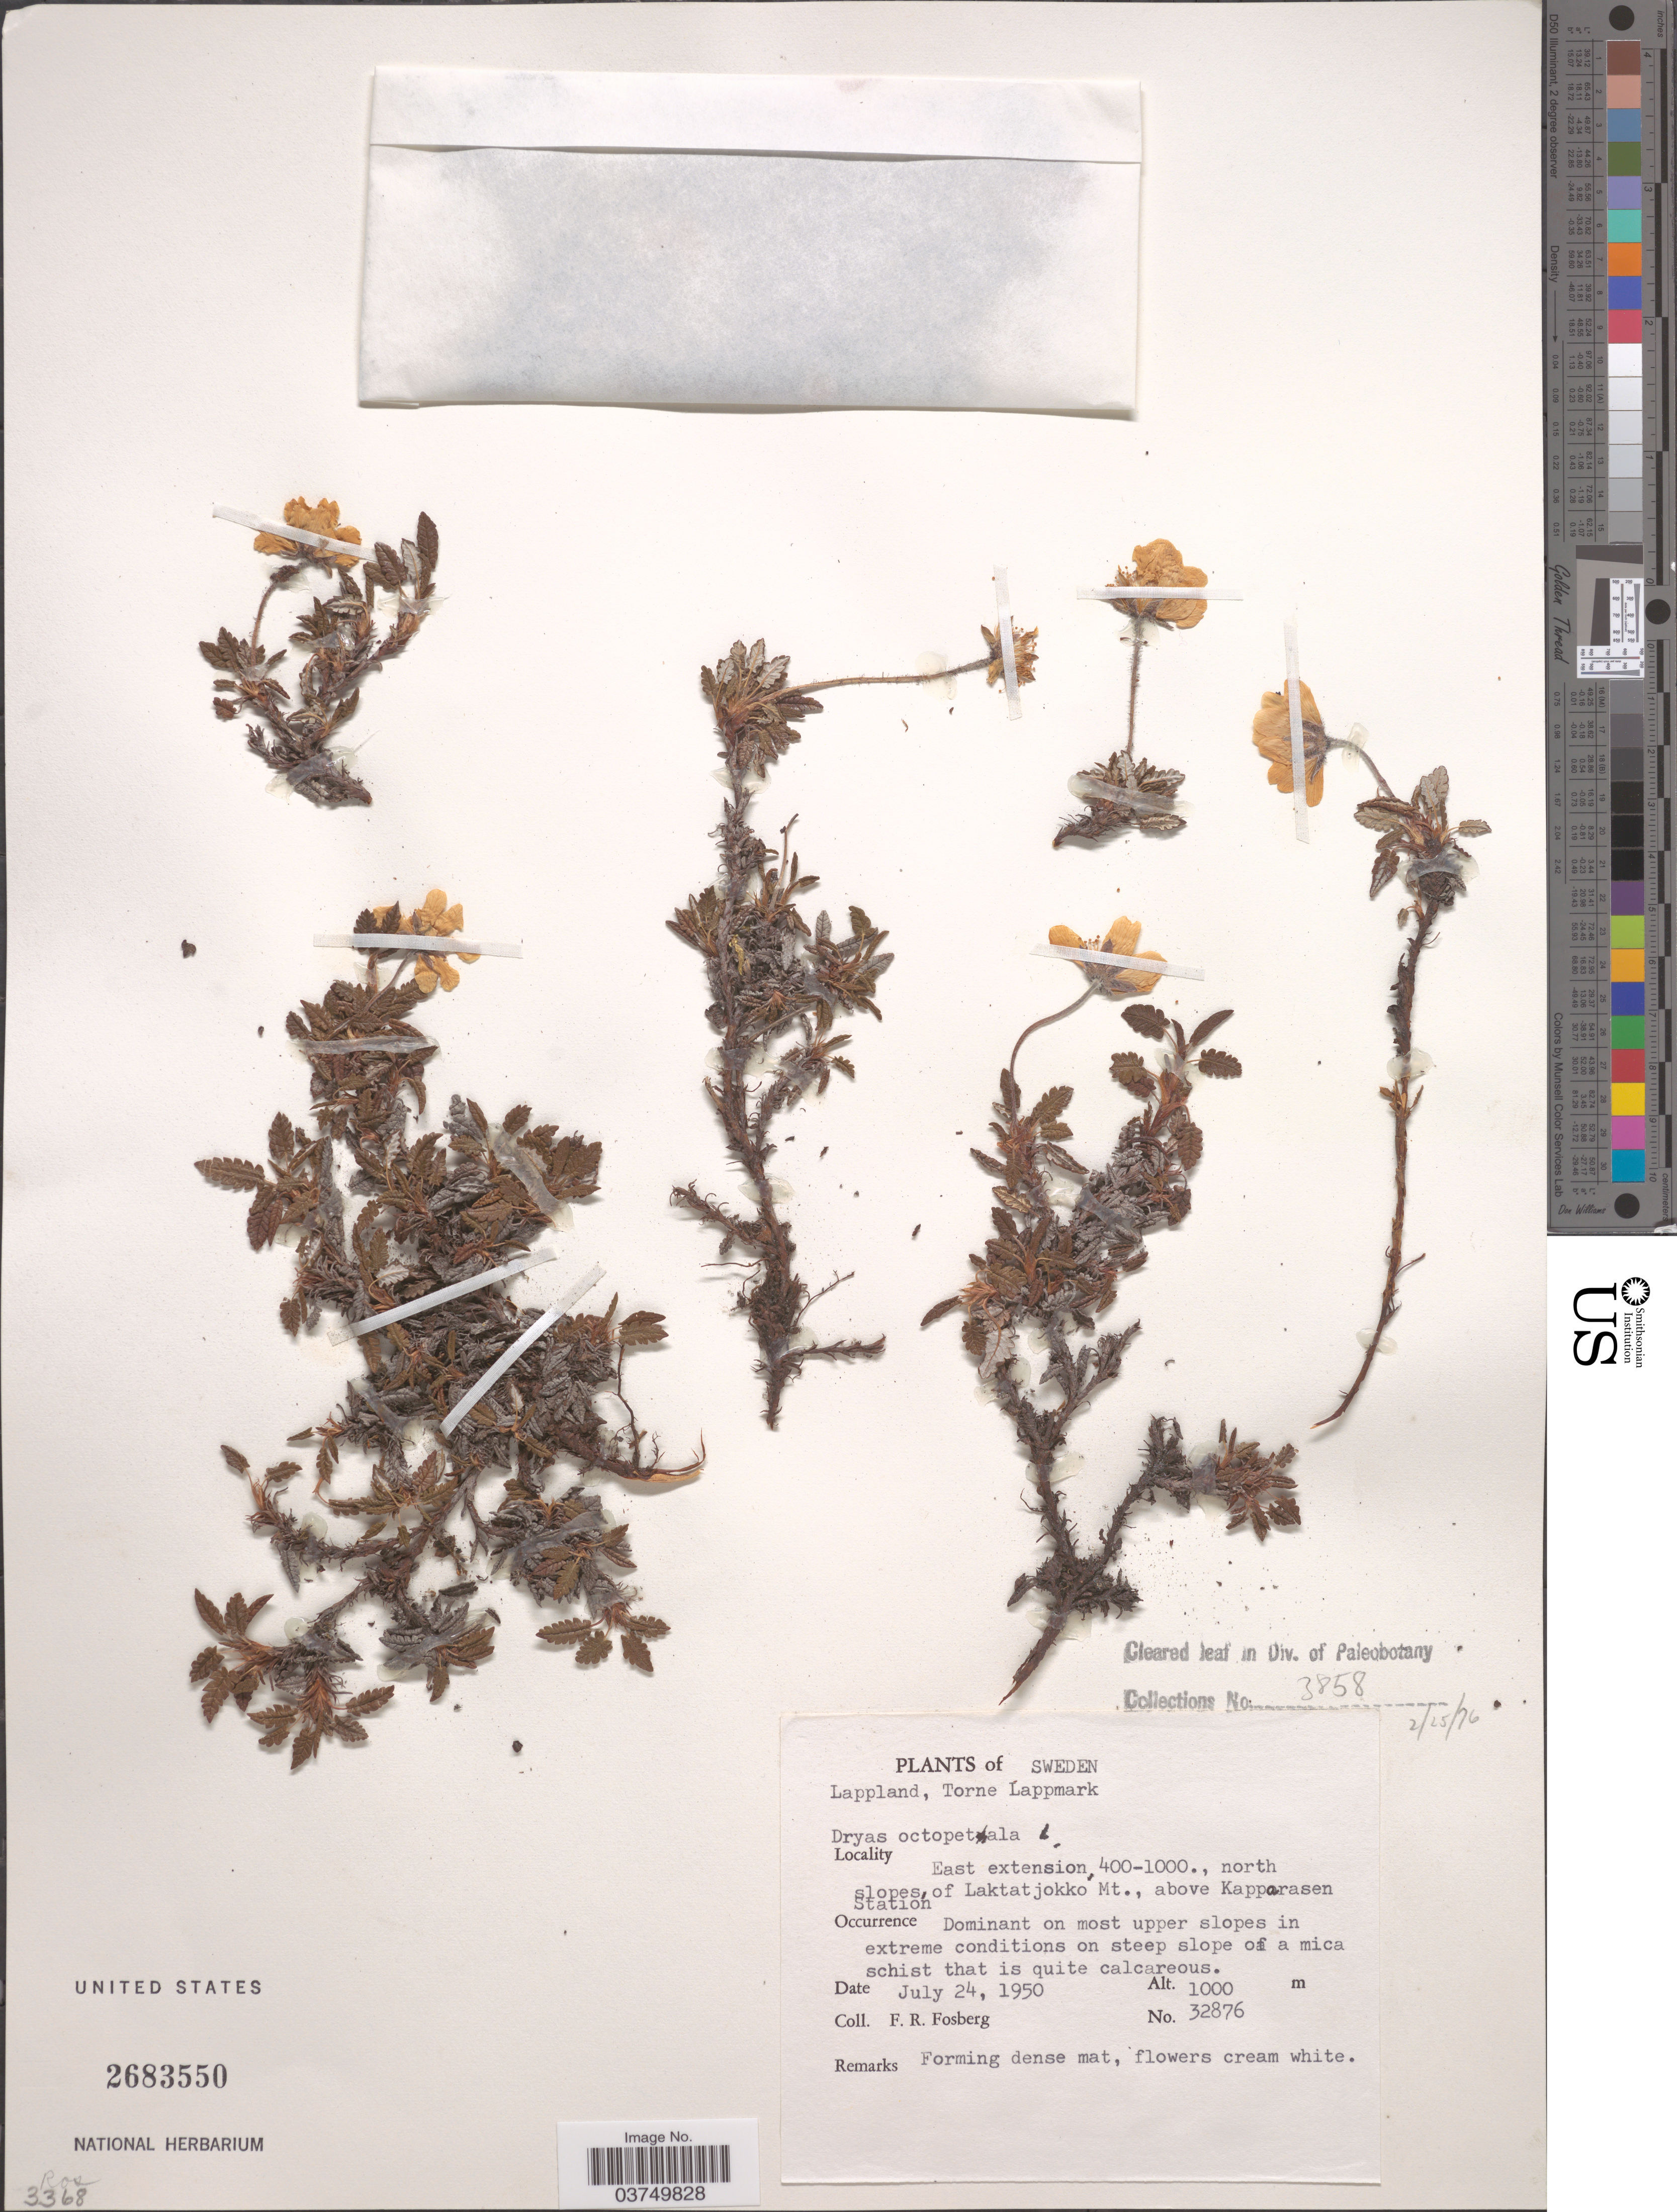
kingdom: Plantae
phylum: Tracheophyta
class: Magnoliopsida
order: Rosales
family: Rosaceae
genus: Dryas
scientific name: Dryas octopetala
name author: L.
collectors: F. R. Fosberg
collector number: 32876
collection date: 1950-07-24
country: Sweden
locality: Lappland, Torne Lappmark. East extension, north slopes of Laktatjokko Mt. above kapparasen Station.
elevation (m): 1000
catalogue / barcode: US 2683550